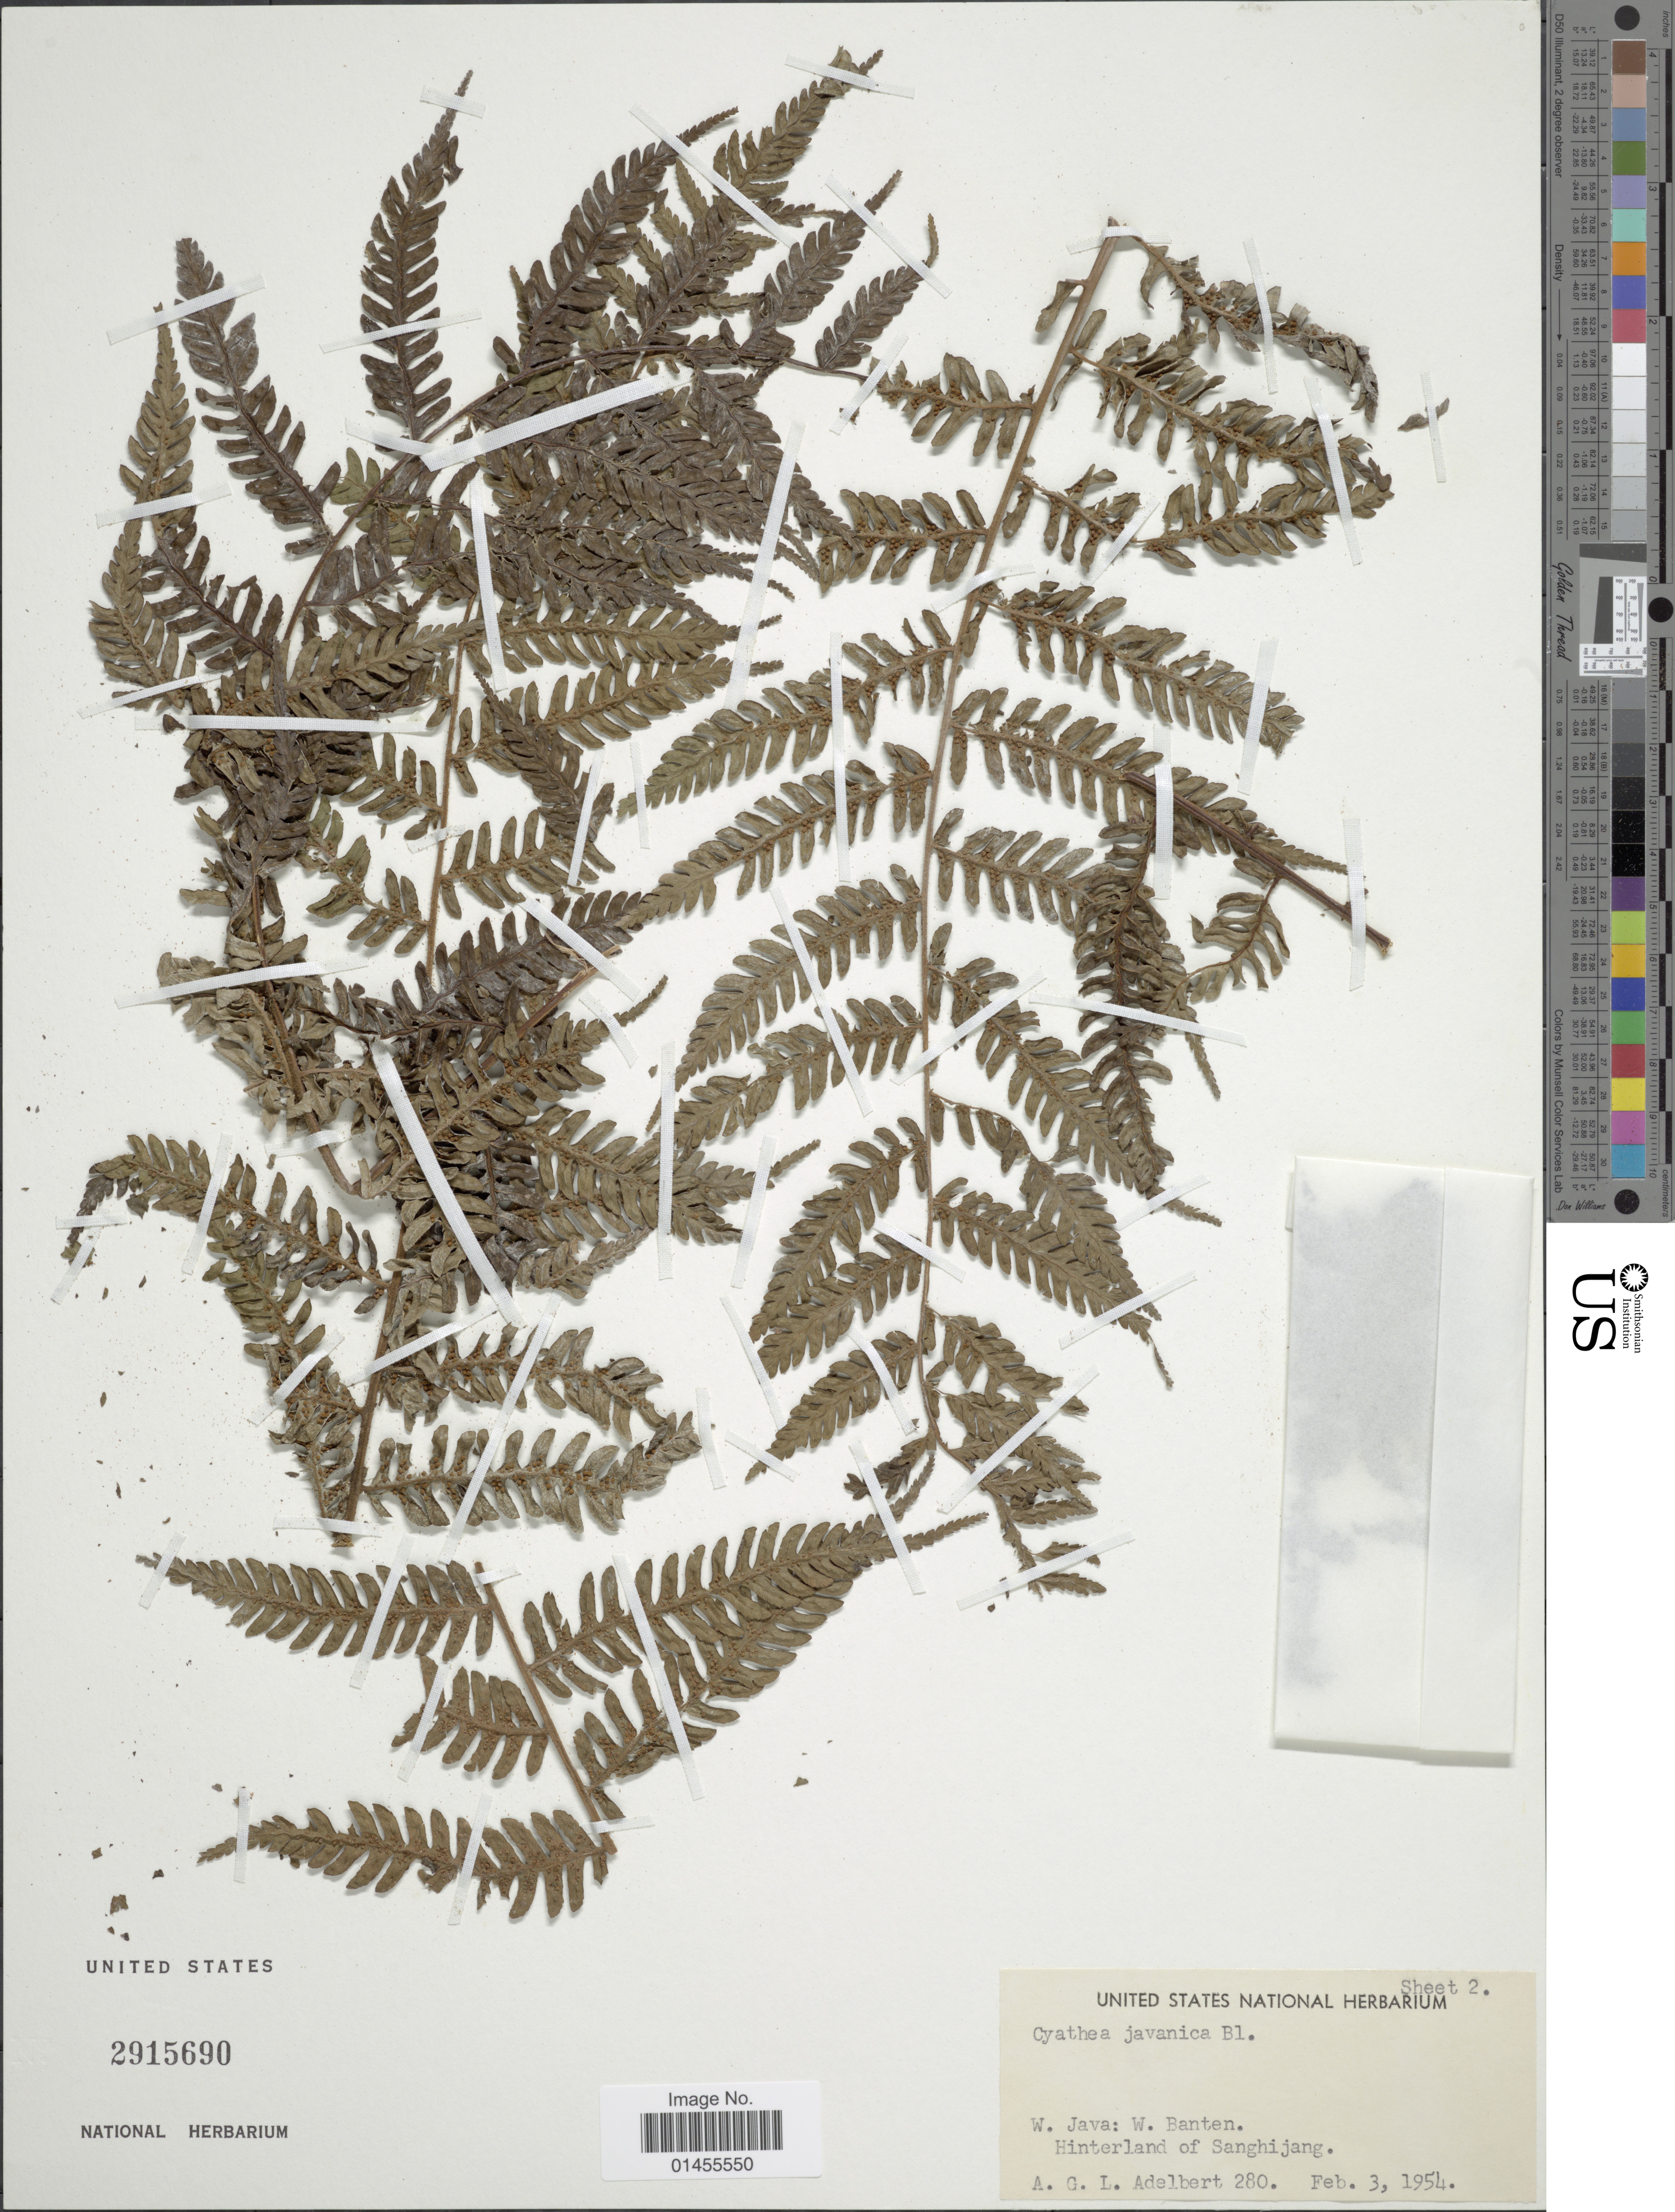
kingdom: Plantae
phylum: Tracheophyta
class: Polypodiopsida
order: Cyatheales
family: Cyatheaceae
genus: Alsophila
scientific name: Alsophila javanica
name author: (Blume) R.M. Tryon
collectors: A. G. L. Adelbert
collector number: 280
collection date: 1954-02-03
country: Indonesia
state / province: Java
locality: W. Java: W. Banten. Hinterland of Sanghijang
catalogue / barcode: US 2915690